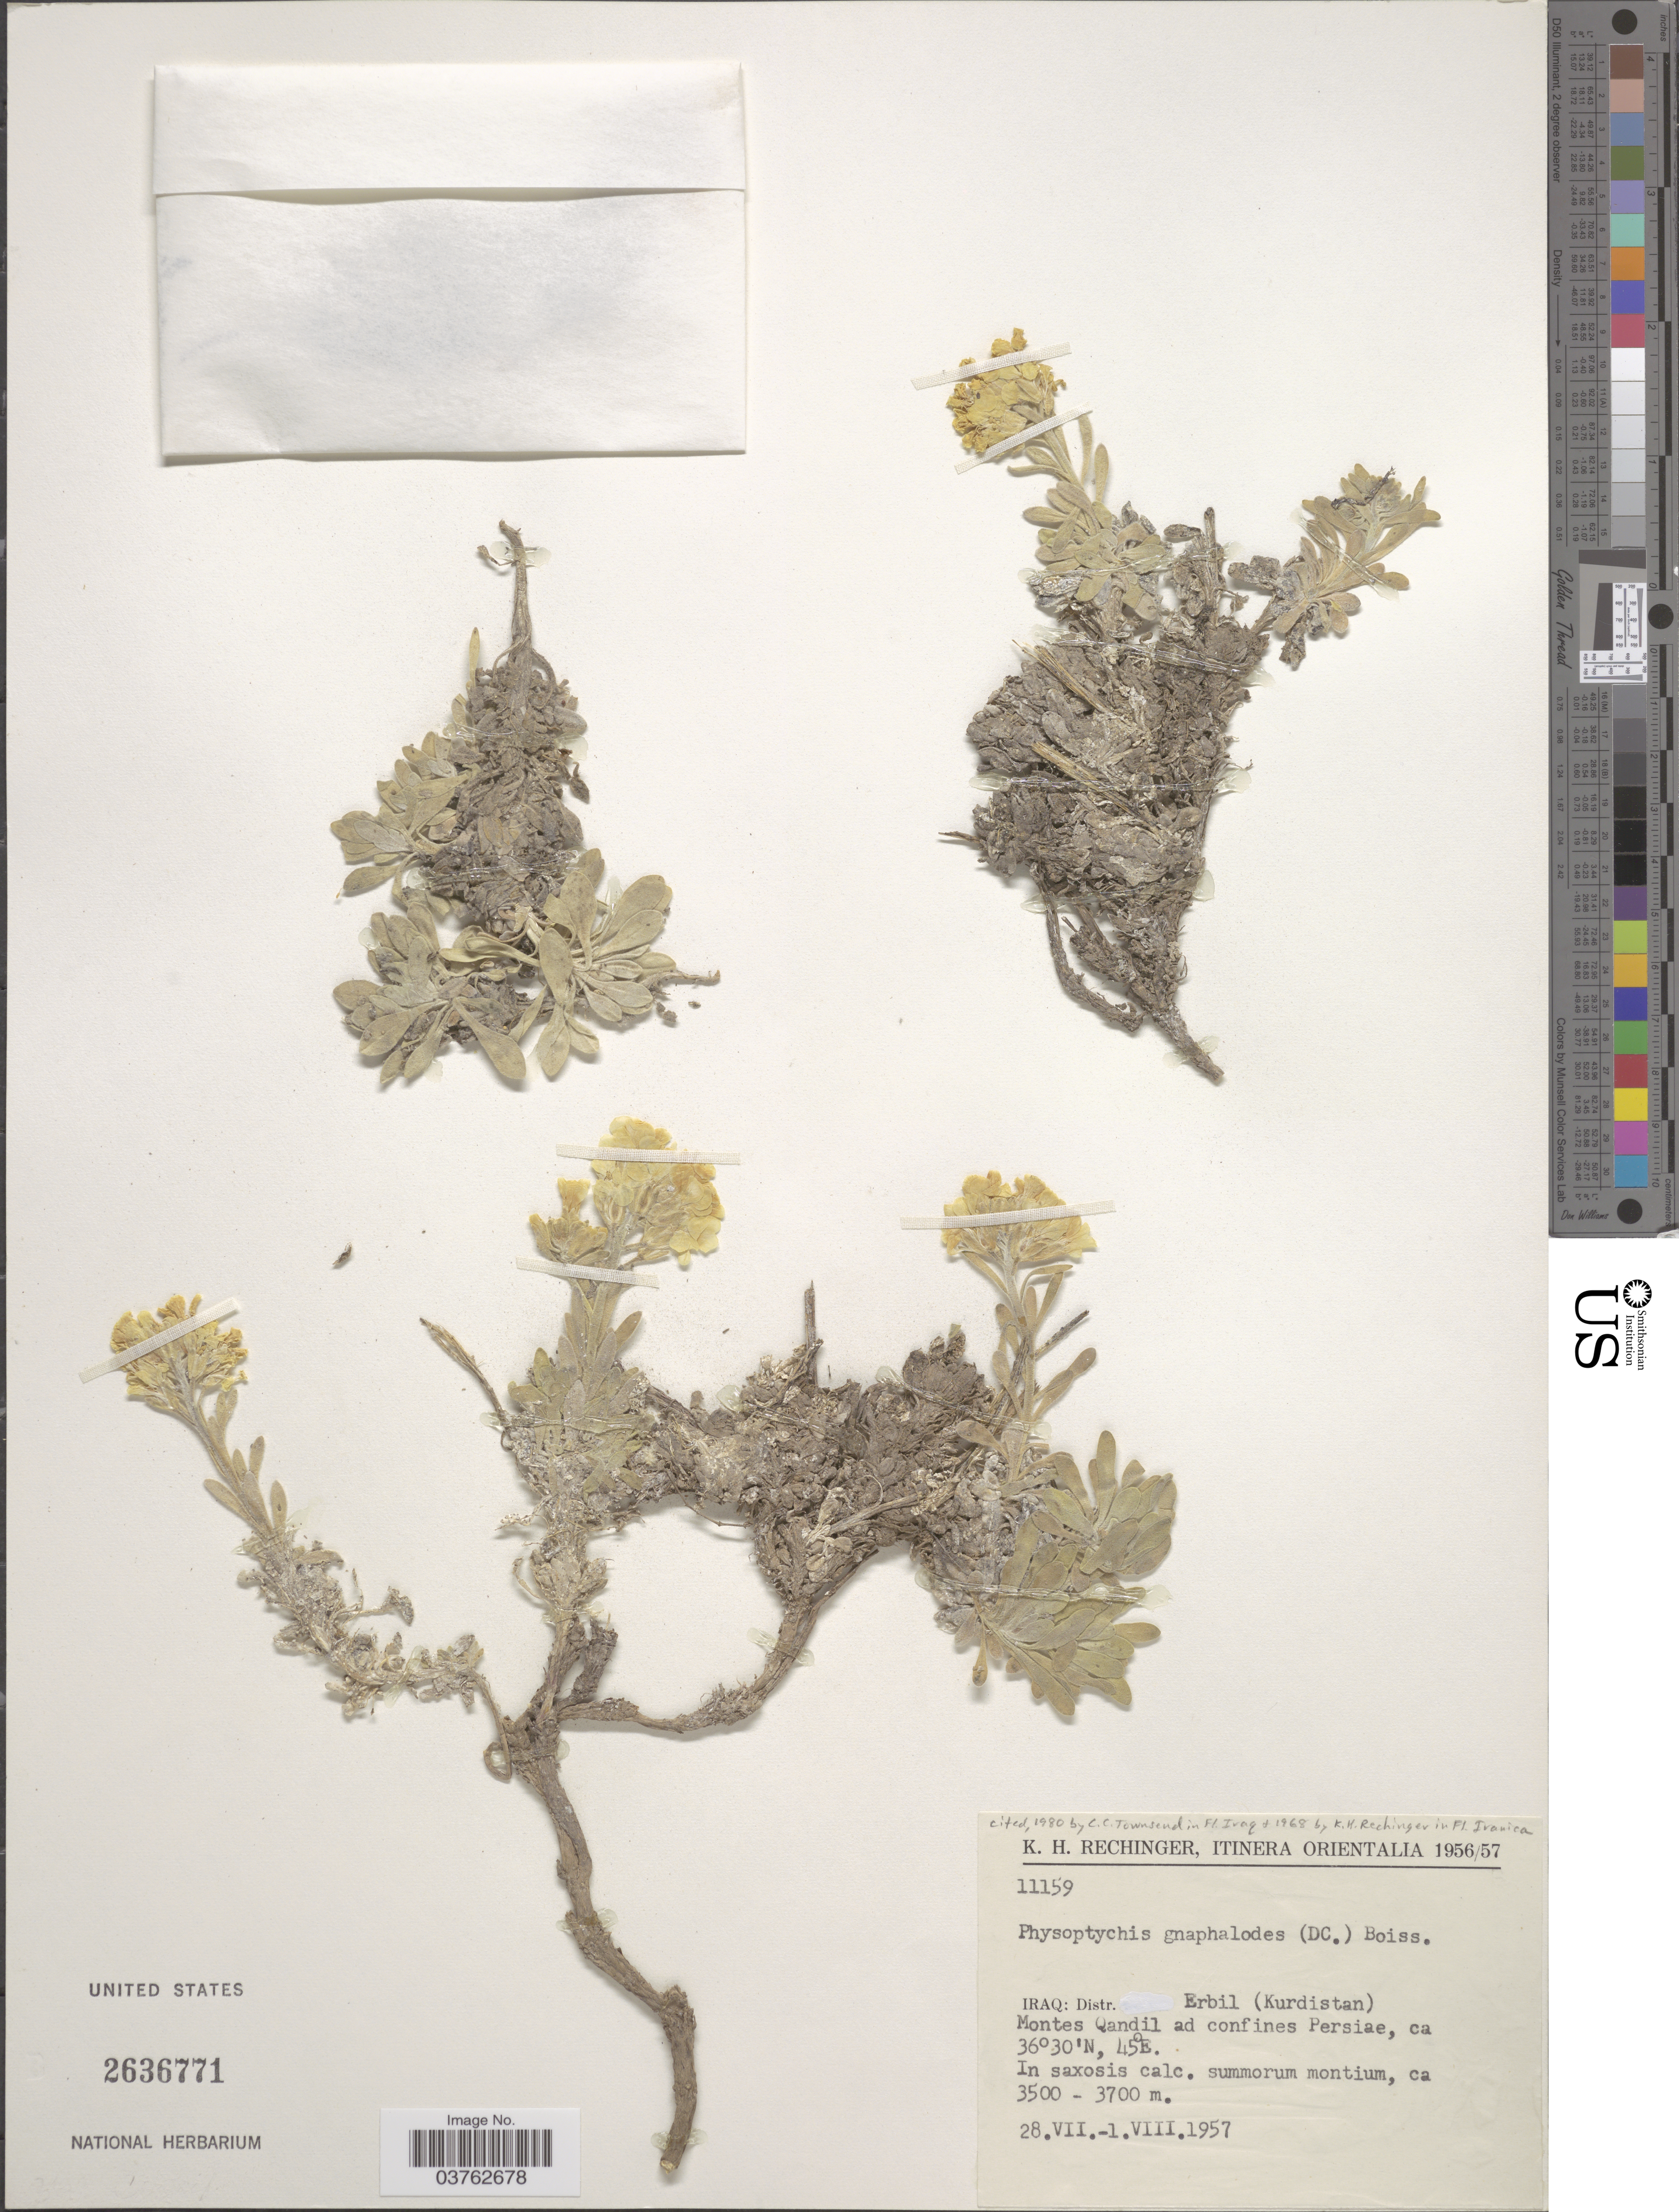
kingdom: Plantae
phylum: Tracheophyta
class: Magnoliopsida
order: Brassicales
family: Brassicaceae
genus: Physoptychis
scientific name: Physoptychis gnaphalodes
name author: (DC.) Boiss.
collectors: K. H. Rechinger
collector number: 11159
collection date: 1957-07-28/1957-08-01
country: Iraq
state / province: Arbīl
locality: Itinera Orientalia. Distr. Erbil (Kurdistan). Montes Qandil ad confines Persiae.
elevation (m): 3500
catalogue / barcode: US 2636771